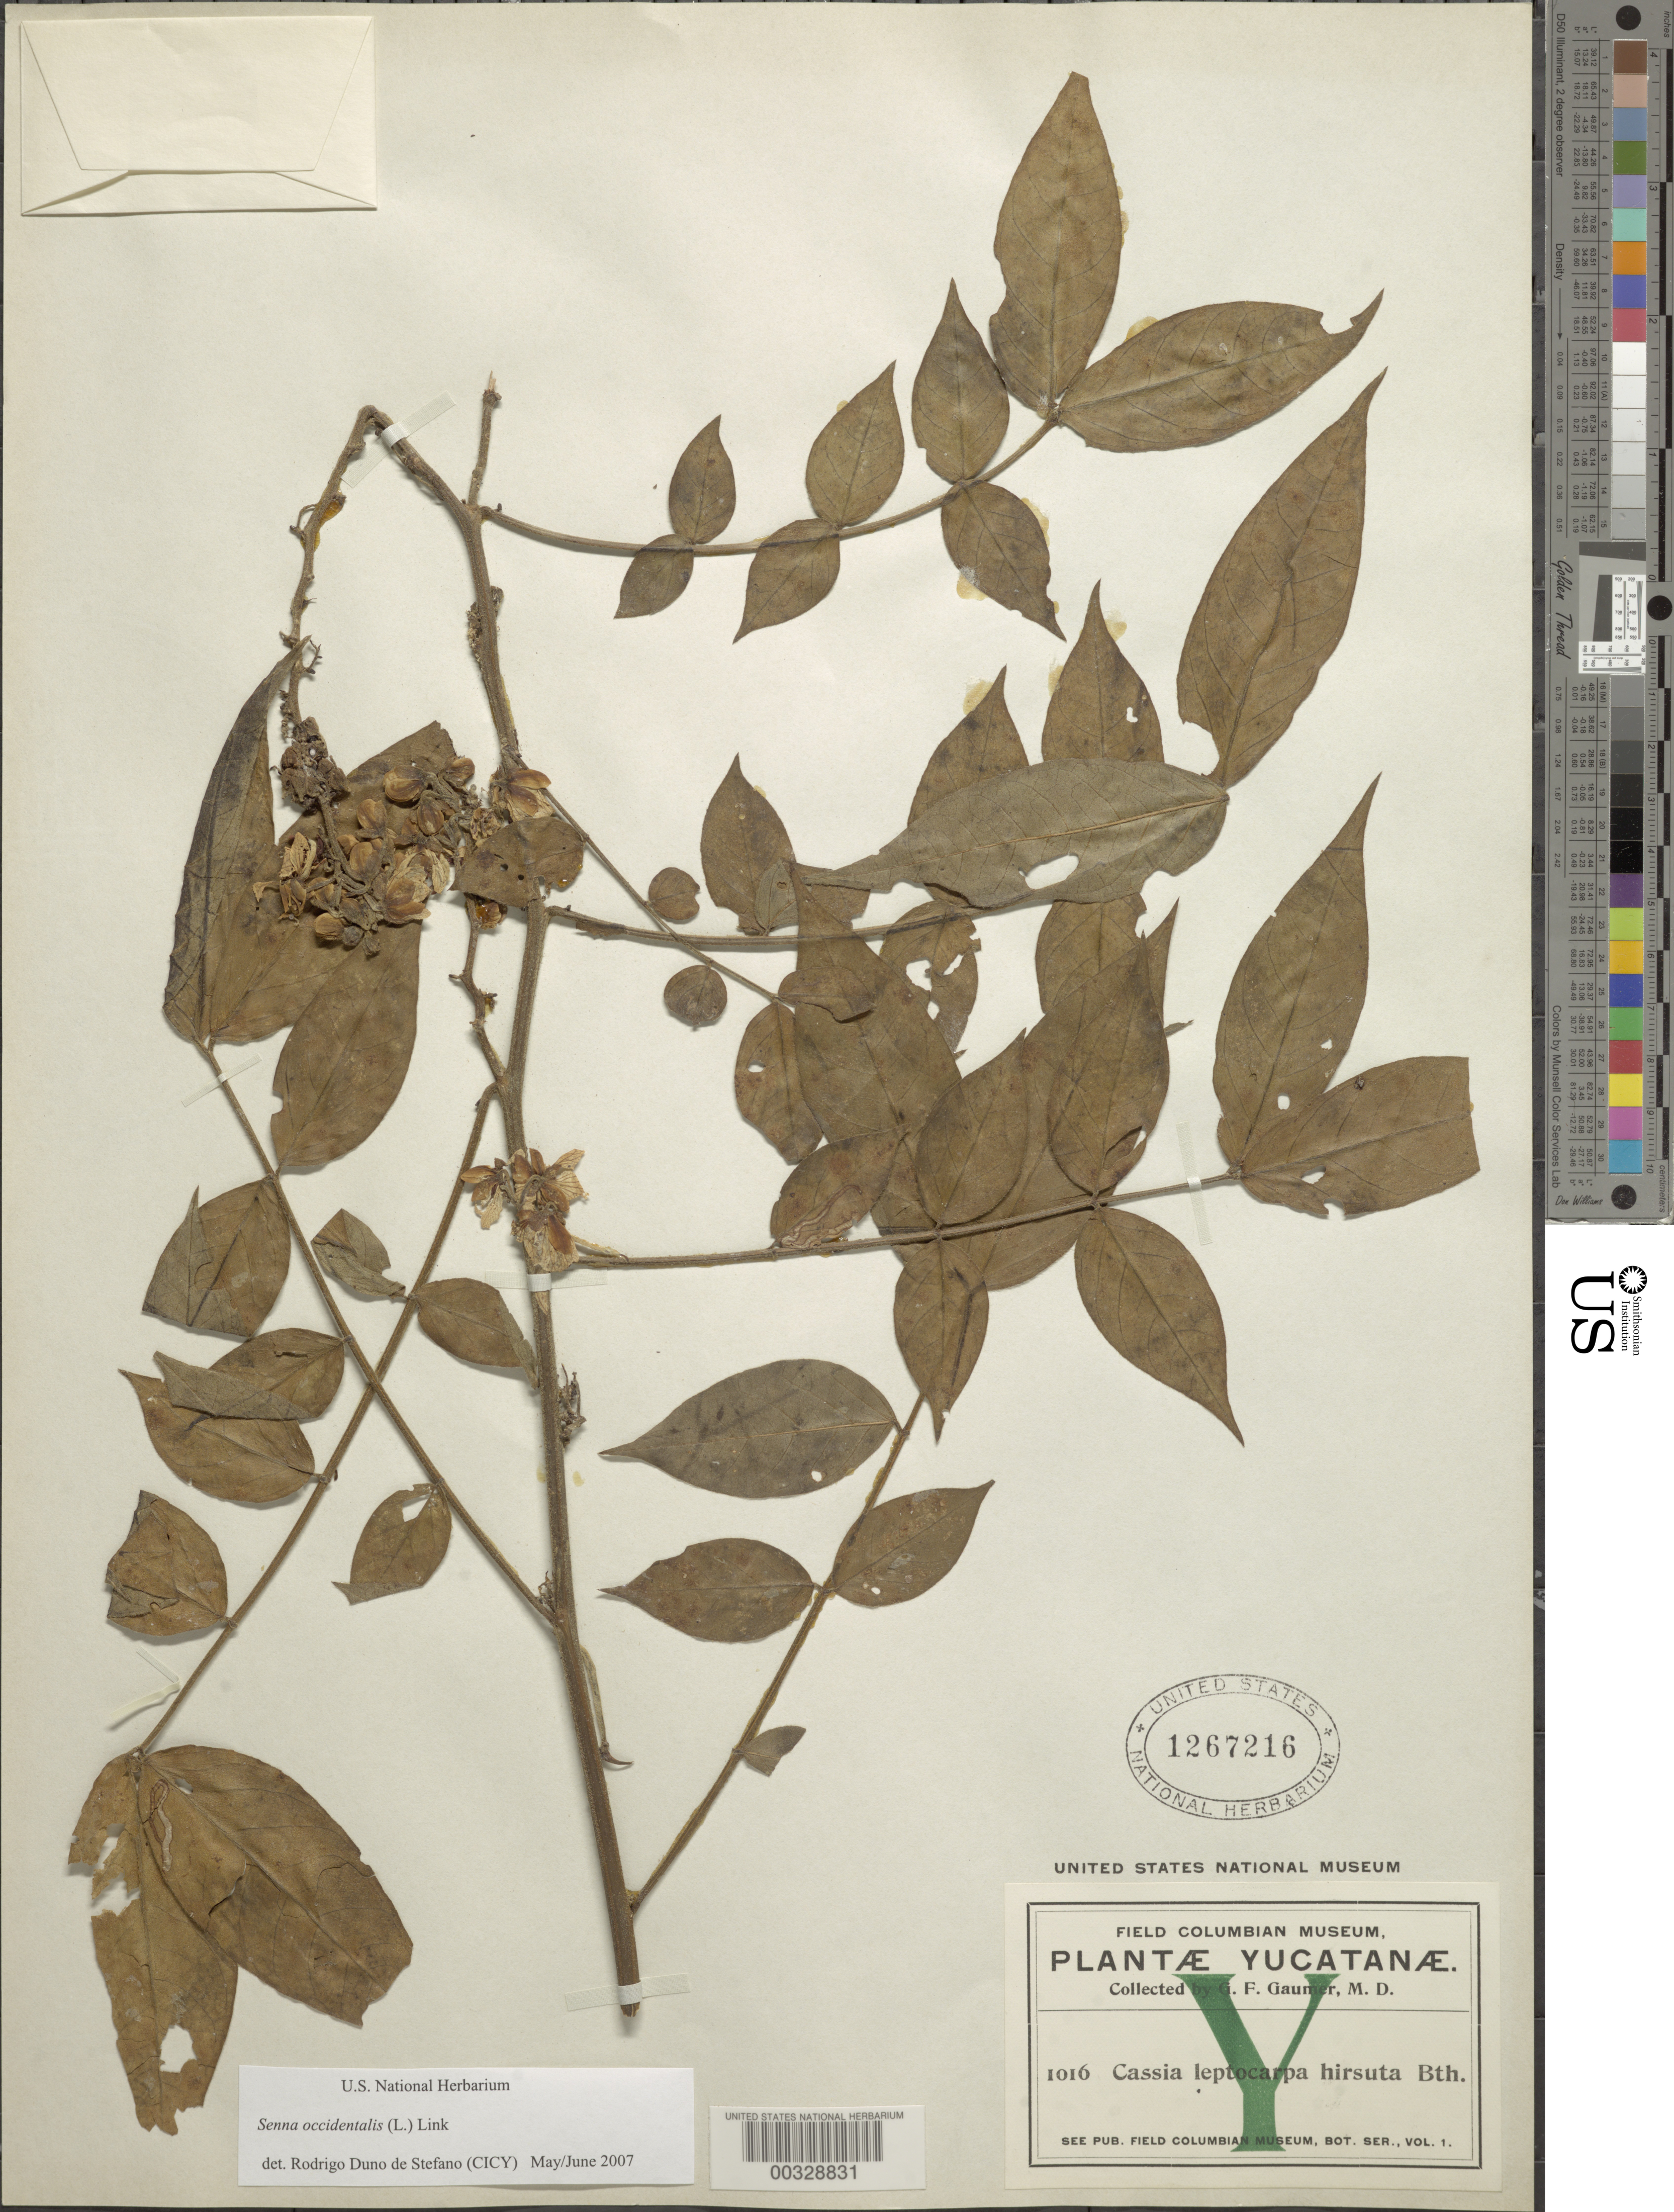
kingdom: Plantae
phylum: Tracheophyta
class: Magnoliopsida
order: Fabales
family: Fabaceae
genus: Senna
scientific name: Senna occidentalis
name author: (L.) Link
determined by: Duno de Stefano, R.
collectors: G. F. Gaumer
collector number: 1016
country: Mexico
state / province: Yucatán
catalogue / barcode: US 1267216